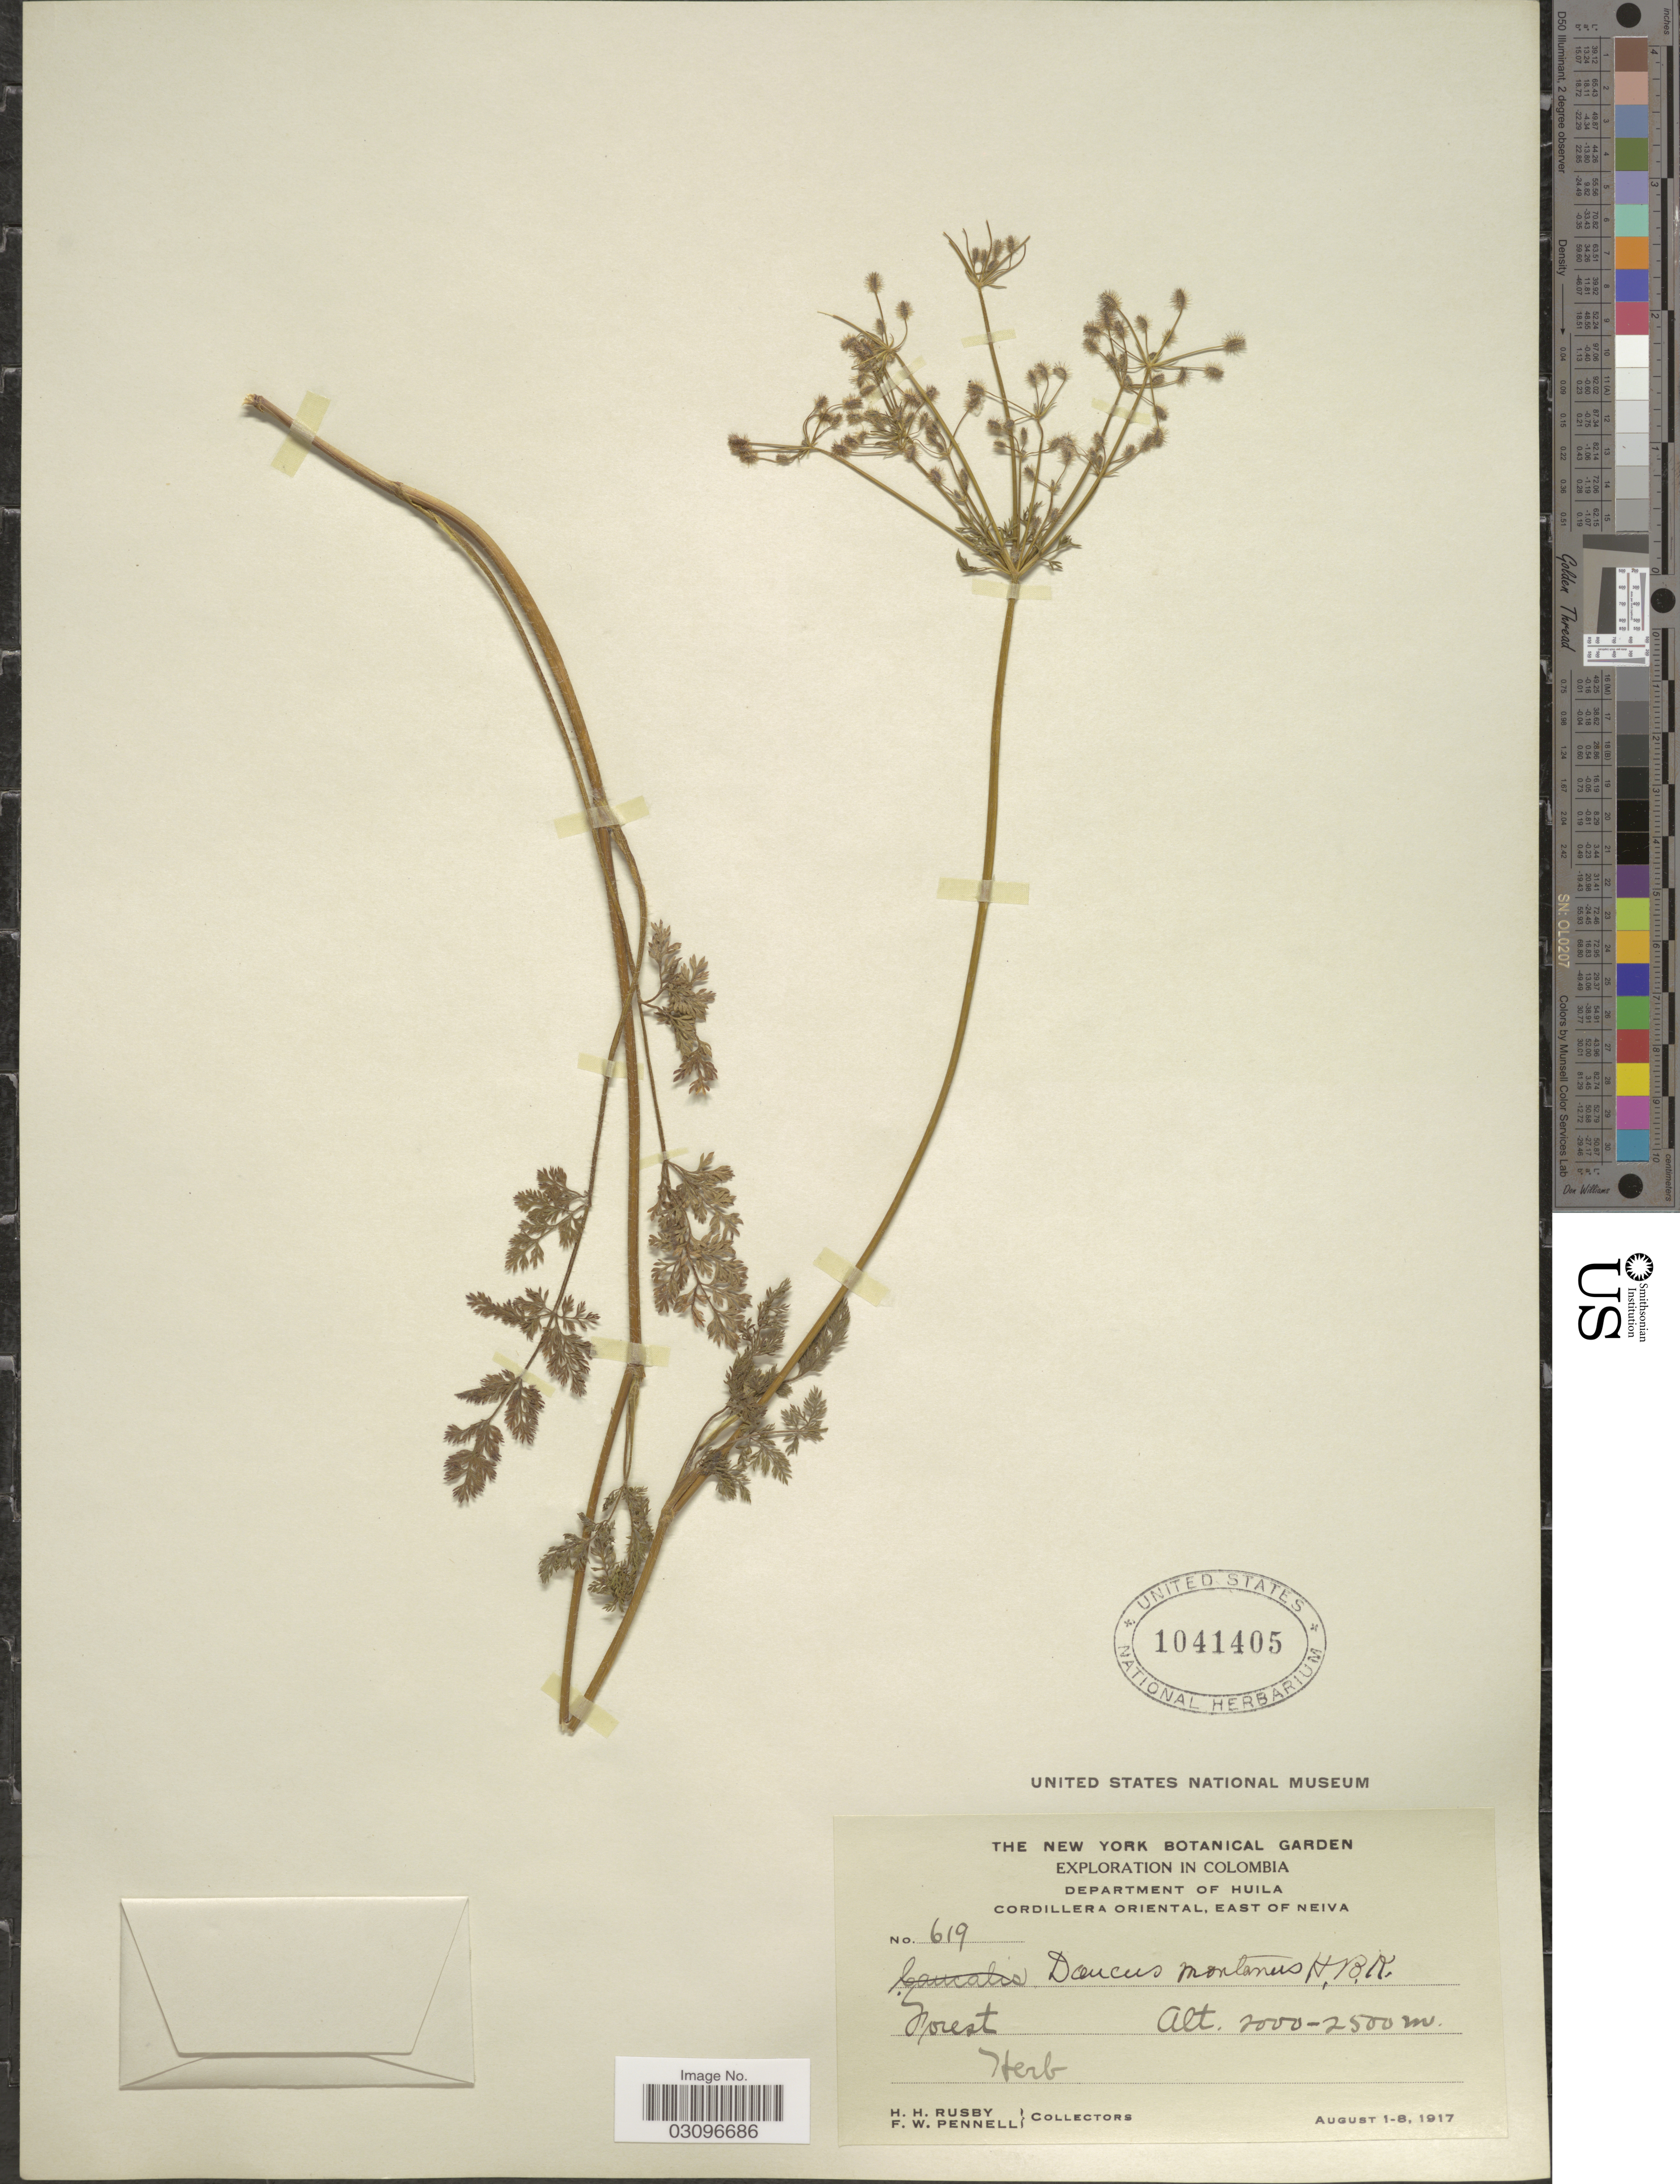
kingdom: Plantae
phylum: Tracheophyta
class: Magnoliopsida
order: Apiales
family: Apiaceae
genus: Daucus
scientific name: Daucus montanus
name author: Humb. & Bonpl. ex Spreng.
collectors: H. H. Rusby & F. W. Pennell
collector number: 619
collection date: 1917-08-01/1917-08-08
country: Colombia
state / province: Huila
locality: Department of Huila. Cordillera Oriental, East of Neiva.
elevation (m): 2000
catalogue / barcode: US 1041405